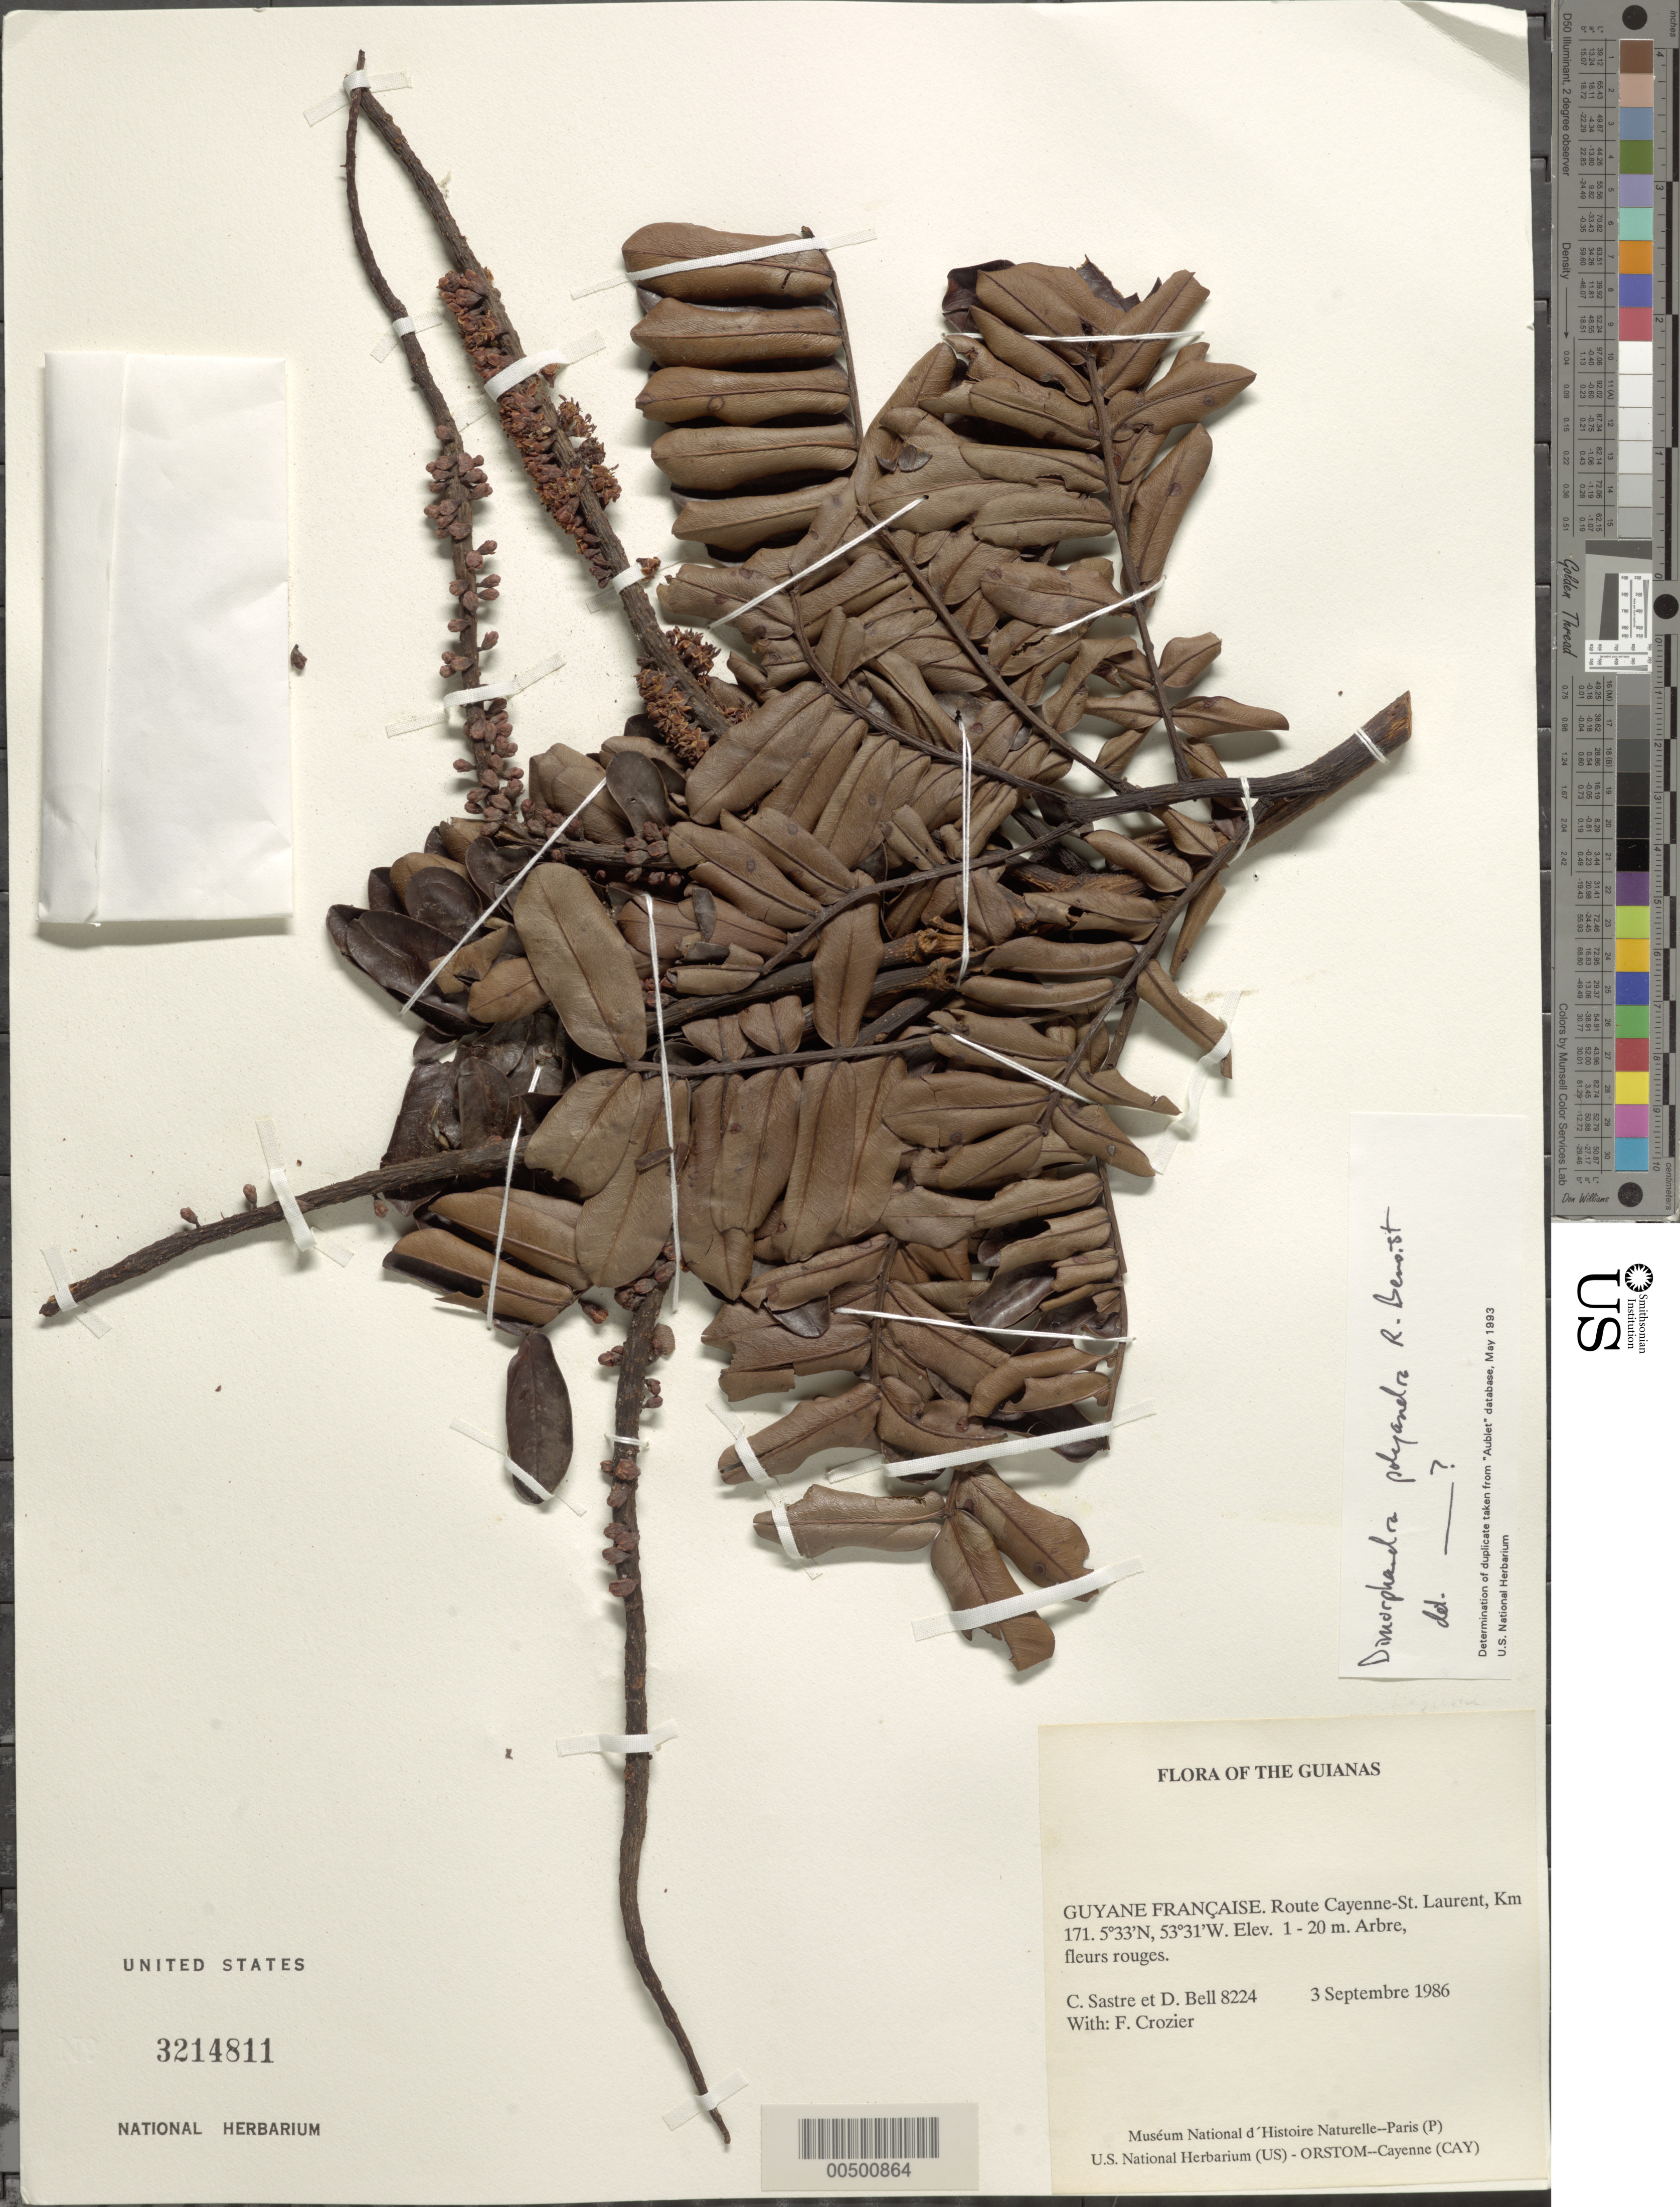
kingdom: Plantae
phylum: Tracheophyta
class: Magnoliopsida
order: Fabales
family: Fabaceae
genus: Dimorphandra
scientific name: Dimorphandra polyandra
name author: Benoist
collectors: C. H. L. Sastre & D. A. Bell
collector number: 8224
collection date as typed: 03 Sep 1986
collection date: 1986-09-03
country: French Guiana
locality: Route cayenne - st. laurent, km 171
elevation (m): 1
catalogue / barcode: US 3214811